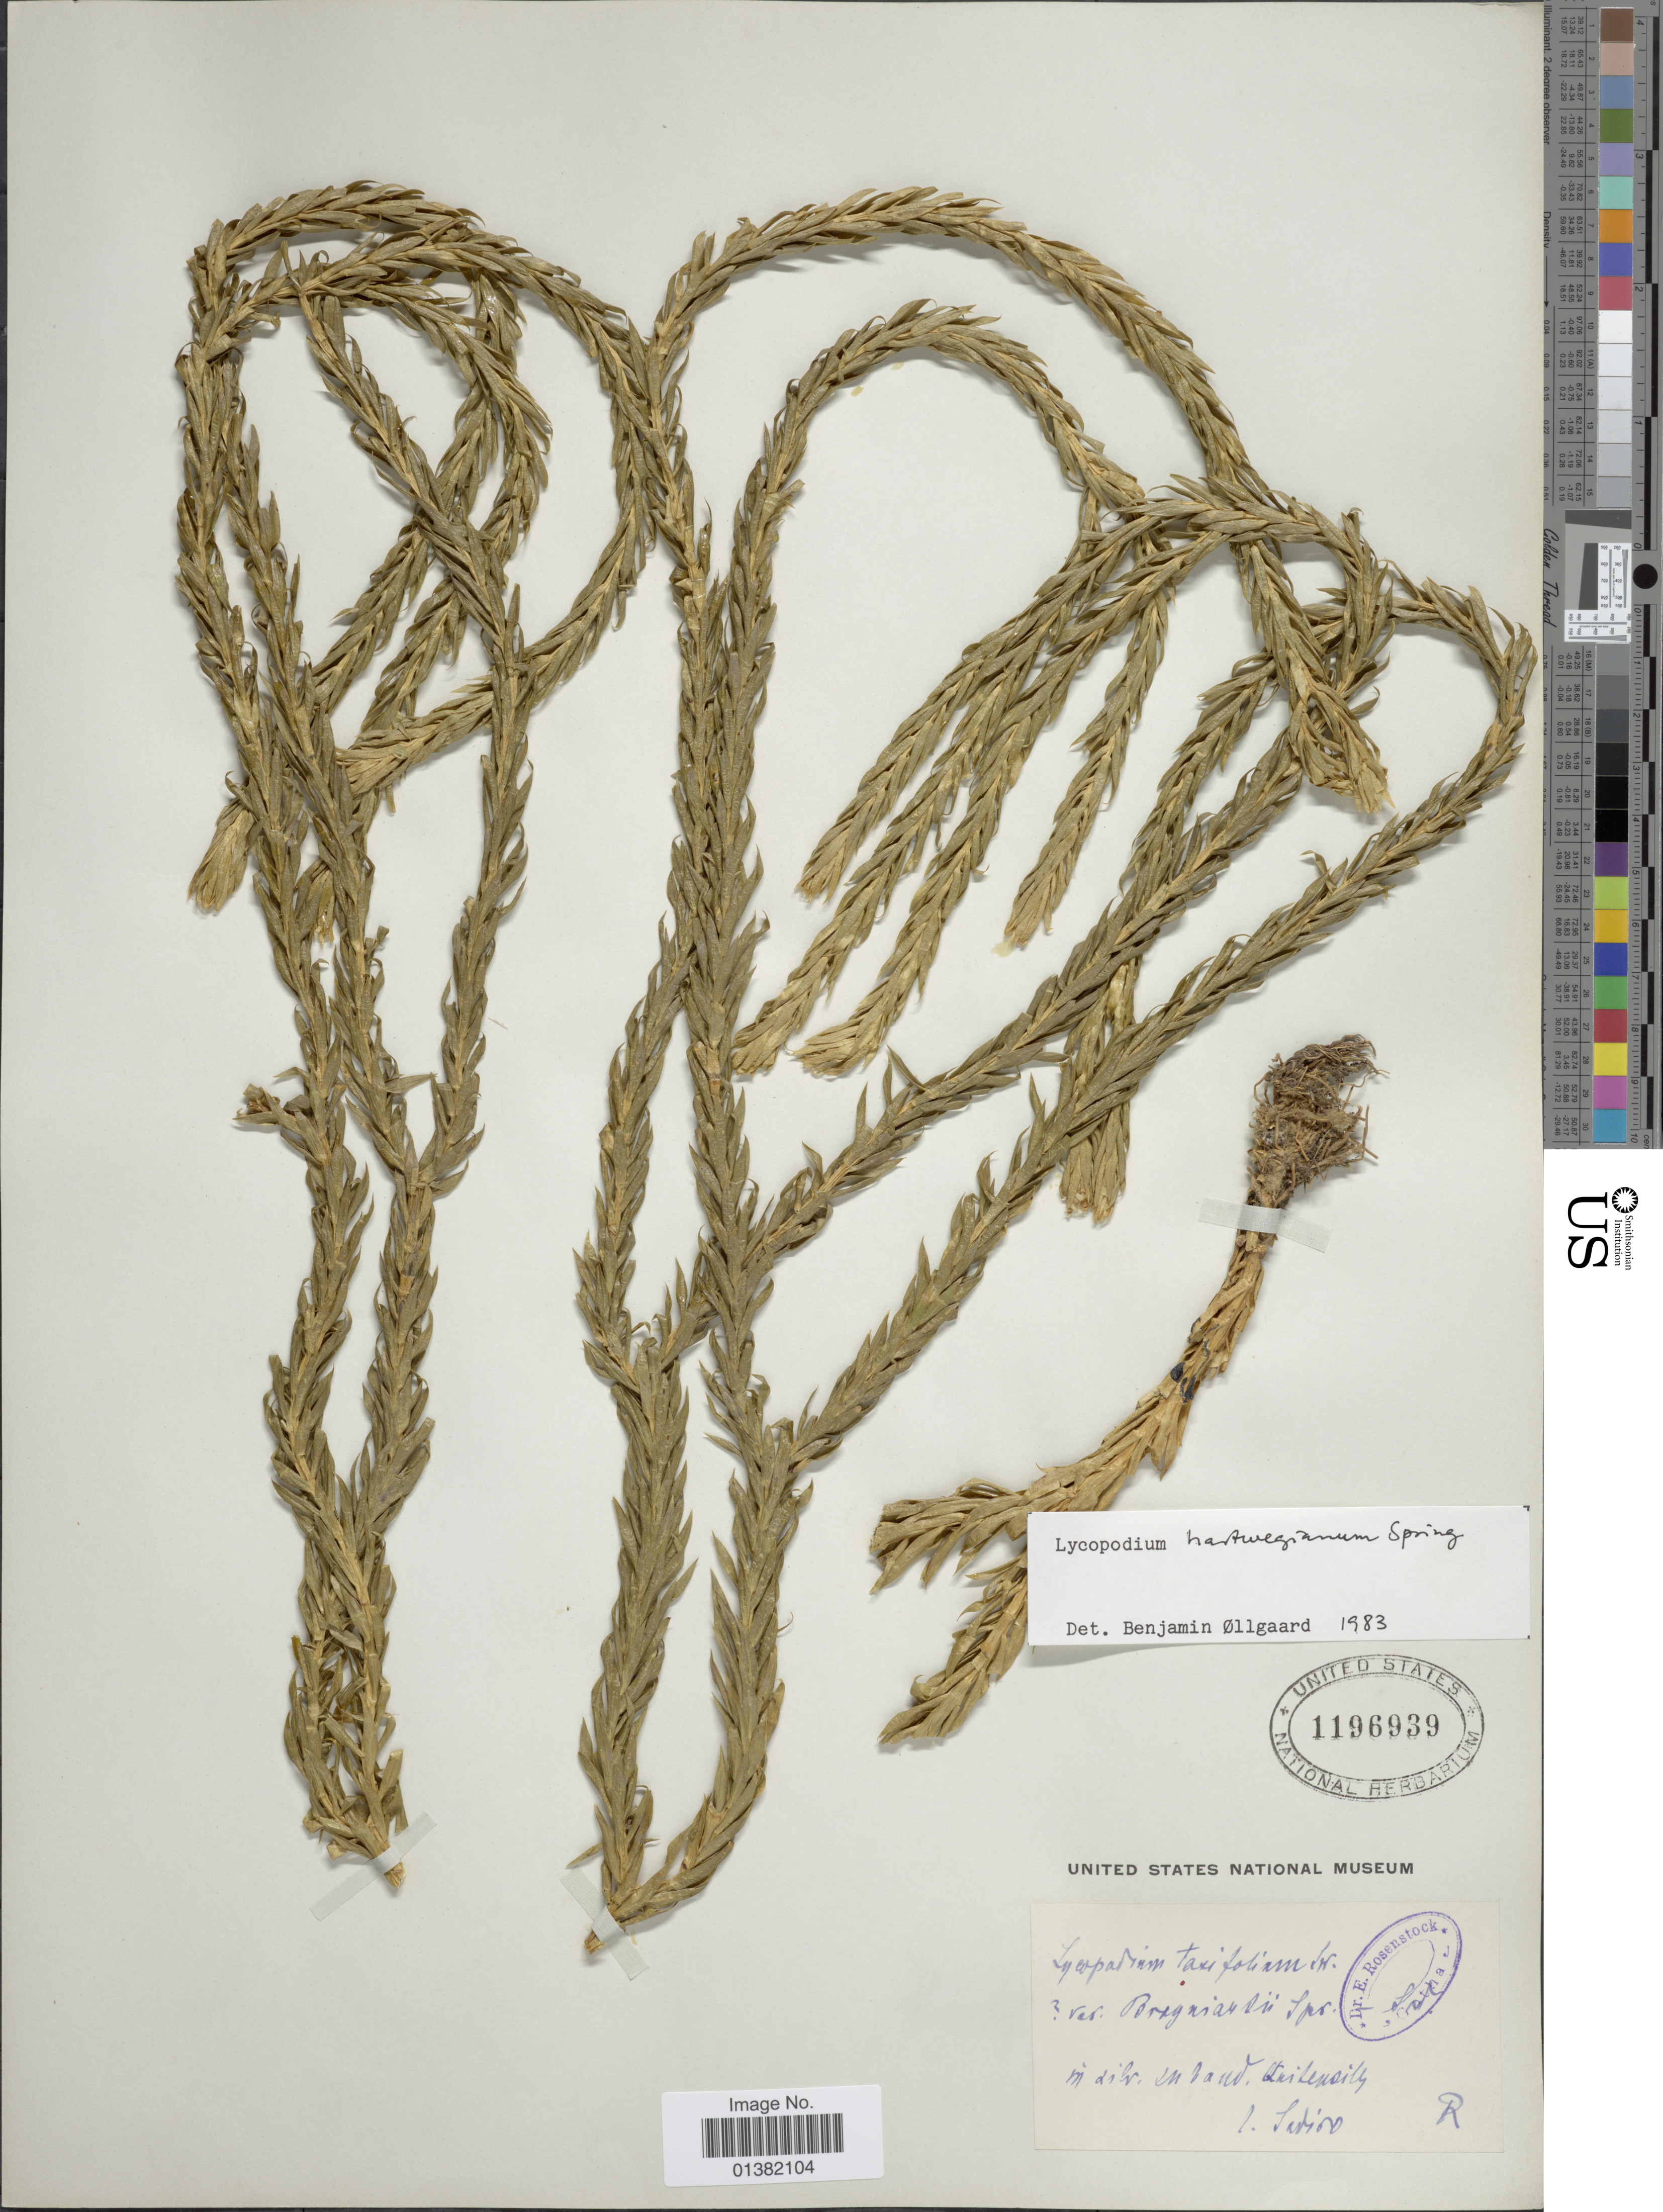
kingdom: Plantae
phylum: Tracheophyta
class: Lycopodiopsida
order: Lycopodiales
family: Lycopodiaceae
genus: Phlegmariurus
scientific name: Phlegmariurus hartwegianus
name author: (Spring) B. Øllg.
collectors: Sodiro, --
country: Ecuador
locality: In silv. suband. Quitenaity [interpreted]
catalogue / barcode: US 1196939